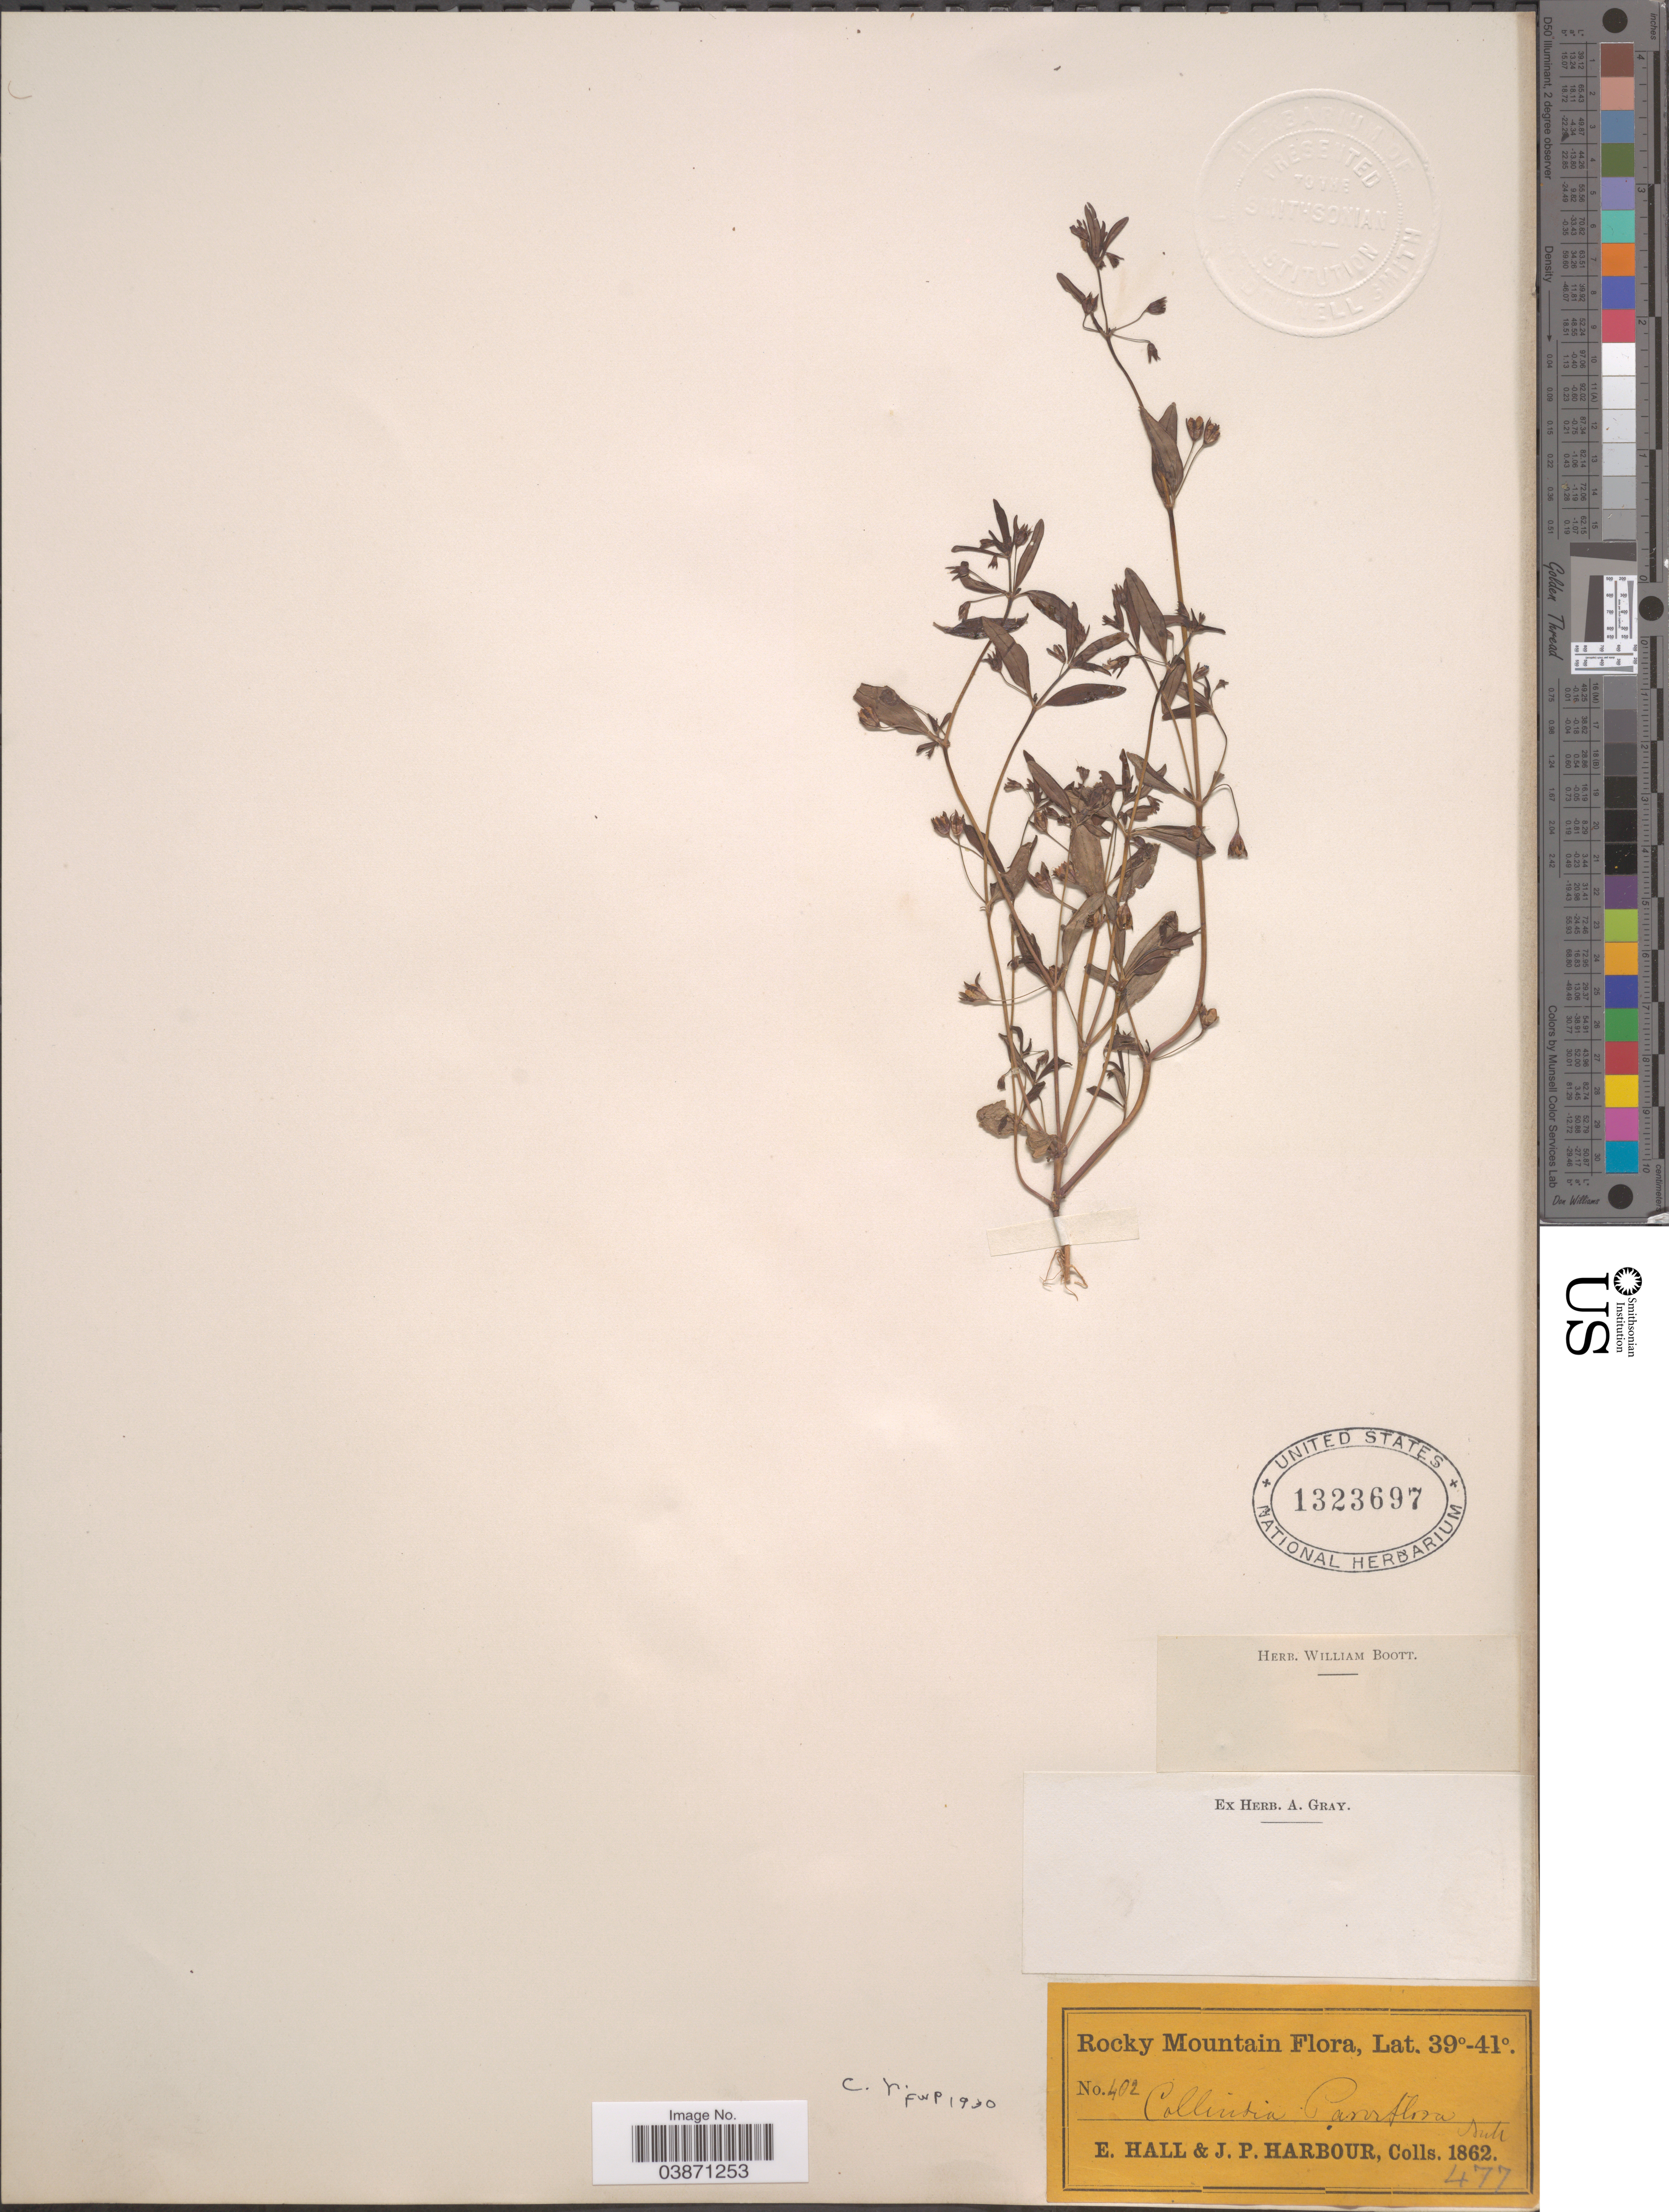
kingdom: Plantae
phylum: Tracheophyta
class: Magnoliopsida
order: Lamiales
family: Plantaginaceae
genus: Collinsia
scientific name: Collinsia parviflora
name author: Douglas ex Lindl.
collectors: E. Hall & J. Harbour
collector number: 402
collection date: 1862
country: United States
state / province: Colorado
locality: Rocky Mountain.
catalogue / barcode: US 1323697